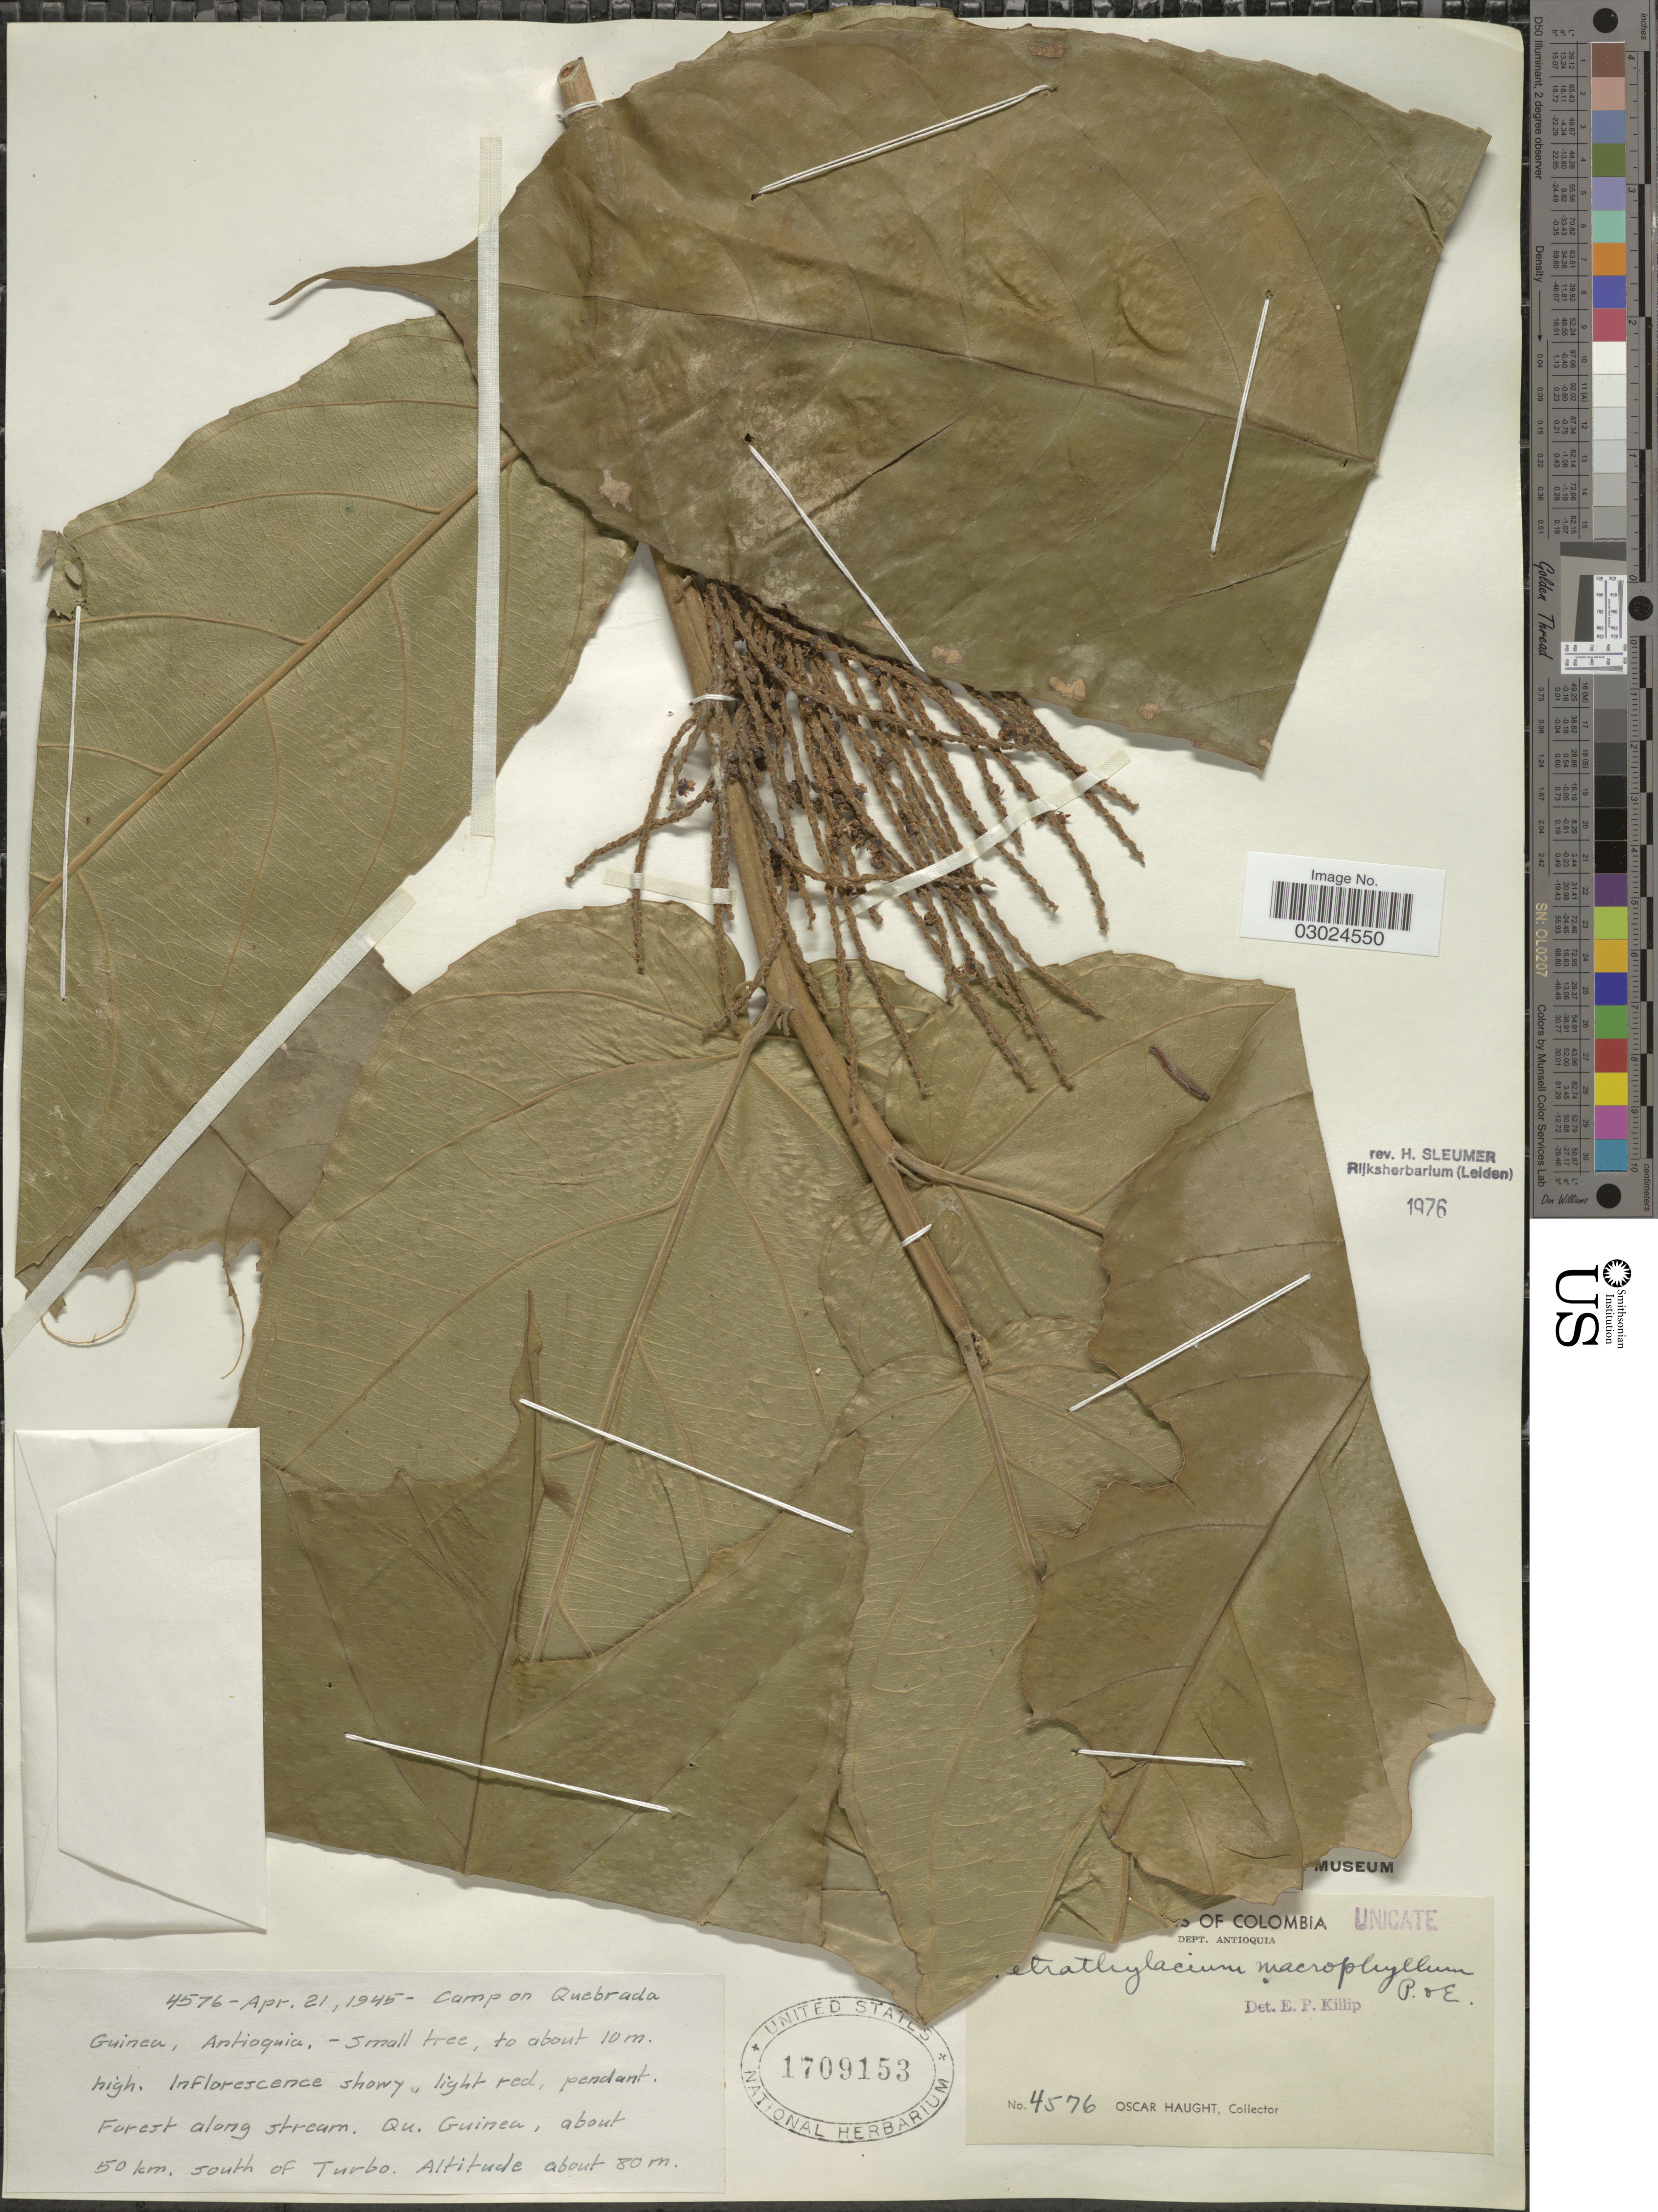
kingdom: Plantae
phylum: Tracheophyta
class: Magnoliopsida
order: Malpighiales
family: Salicaceae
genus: Tetrathylacium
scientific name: Tetrathylacium macrophyllum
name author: Poepp.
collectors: O. L. Haught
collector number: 4576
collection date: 1945-04-21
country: Colombia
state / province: Antioquia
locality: Dept. Antioquia. Camp on Quebrada Guinea. Forest along stream. Qu. Guinea, about 50 km. south of Turbo.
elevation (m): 80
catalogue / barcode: US 1709153